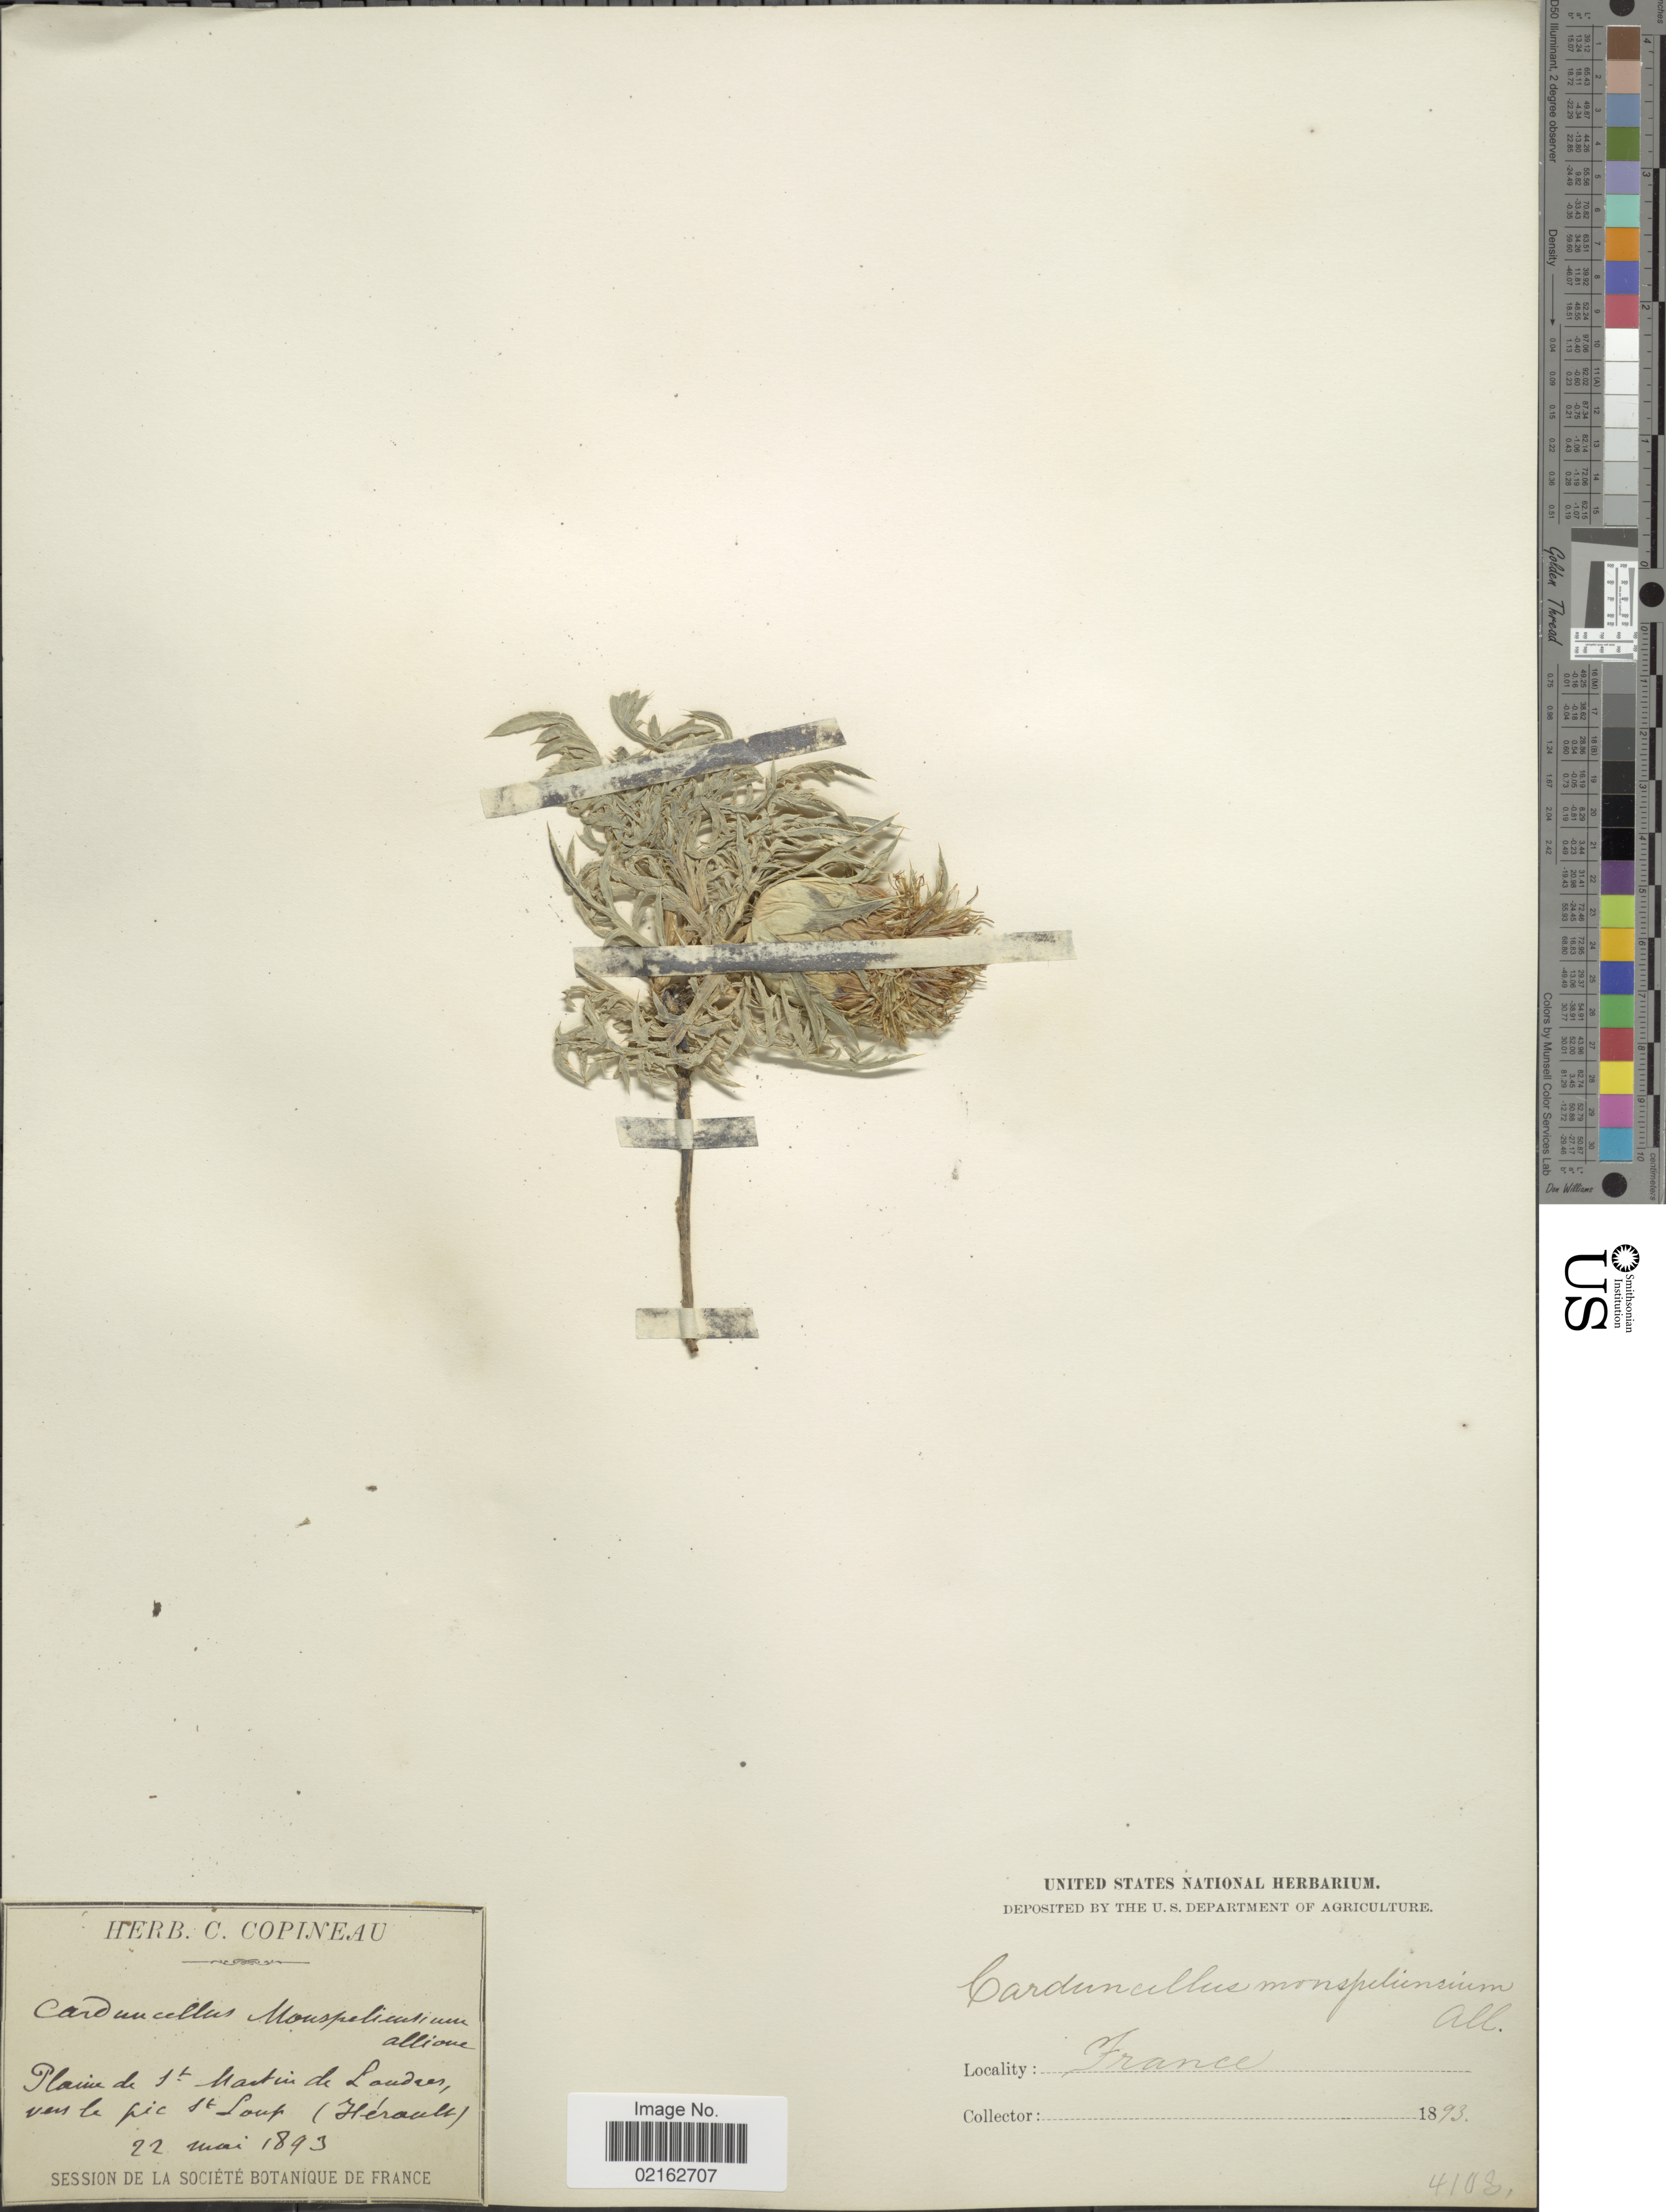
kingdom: Plantae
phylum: Tracheophyta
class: Magnoliopsida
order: Asterales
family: Asteraceae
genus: Carduncellus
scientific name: Carduncellus monspeliensis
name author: All.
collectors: ex herb. C. Copineau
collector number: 4103?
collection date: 1893-05-22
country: France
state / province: Occitanie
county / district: Hérault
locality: Plains de St. Martin de Laudres, vers le pic St. Loup (Herault)